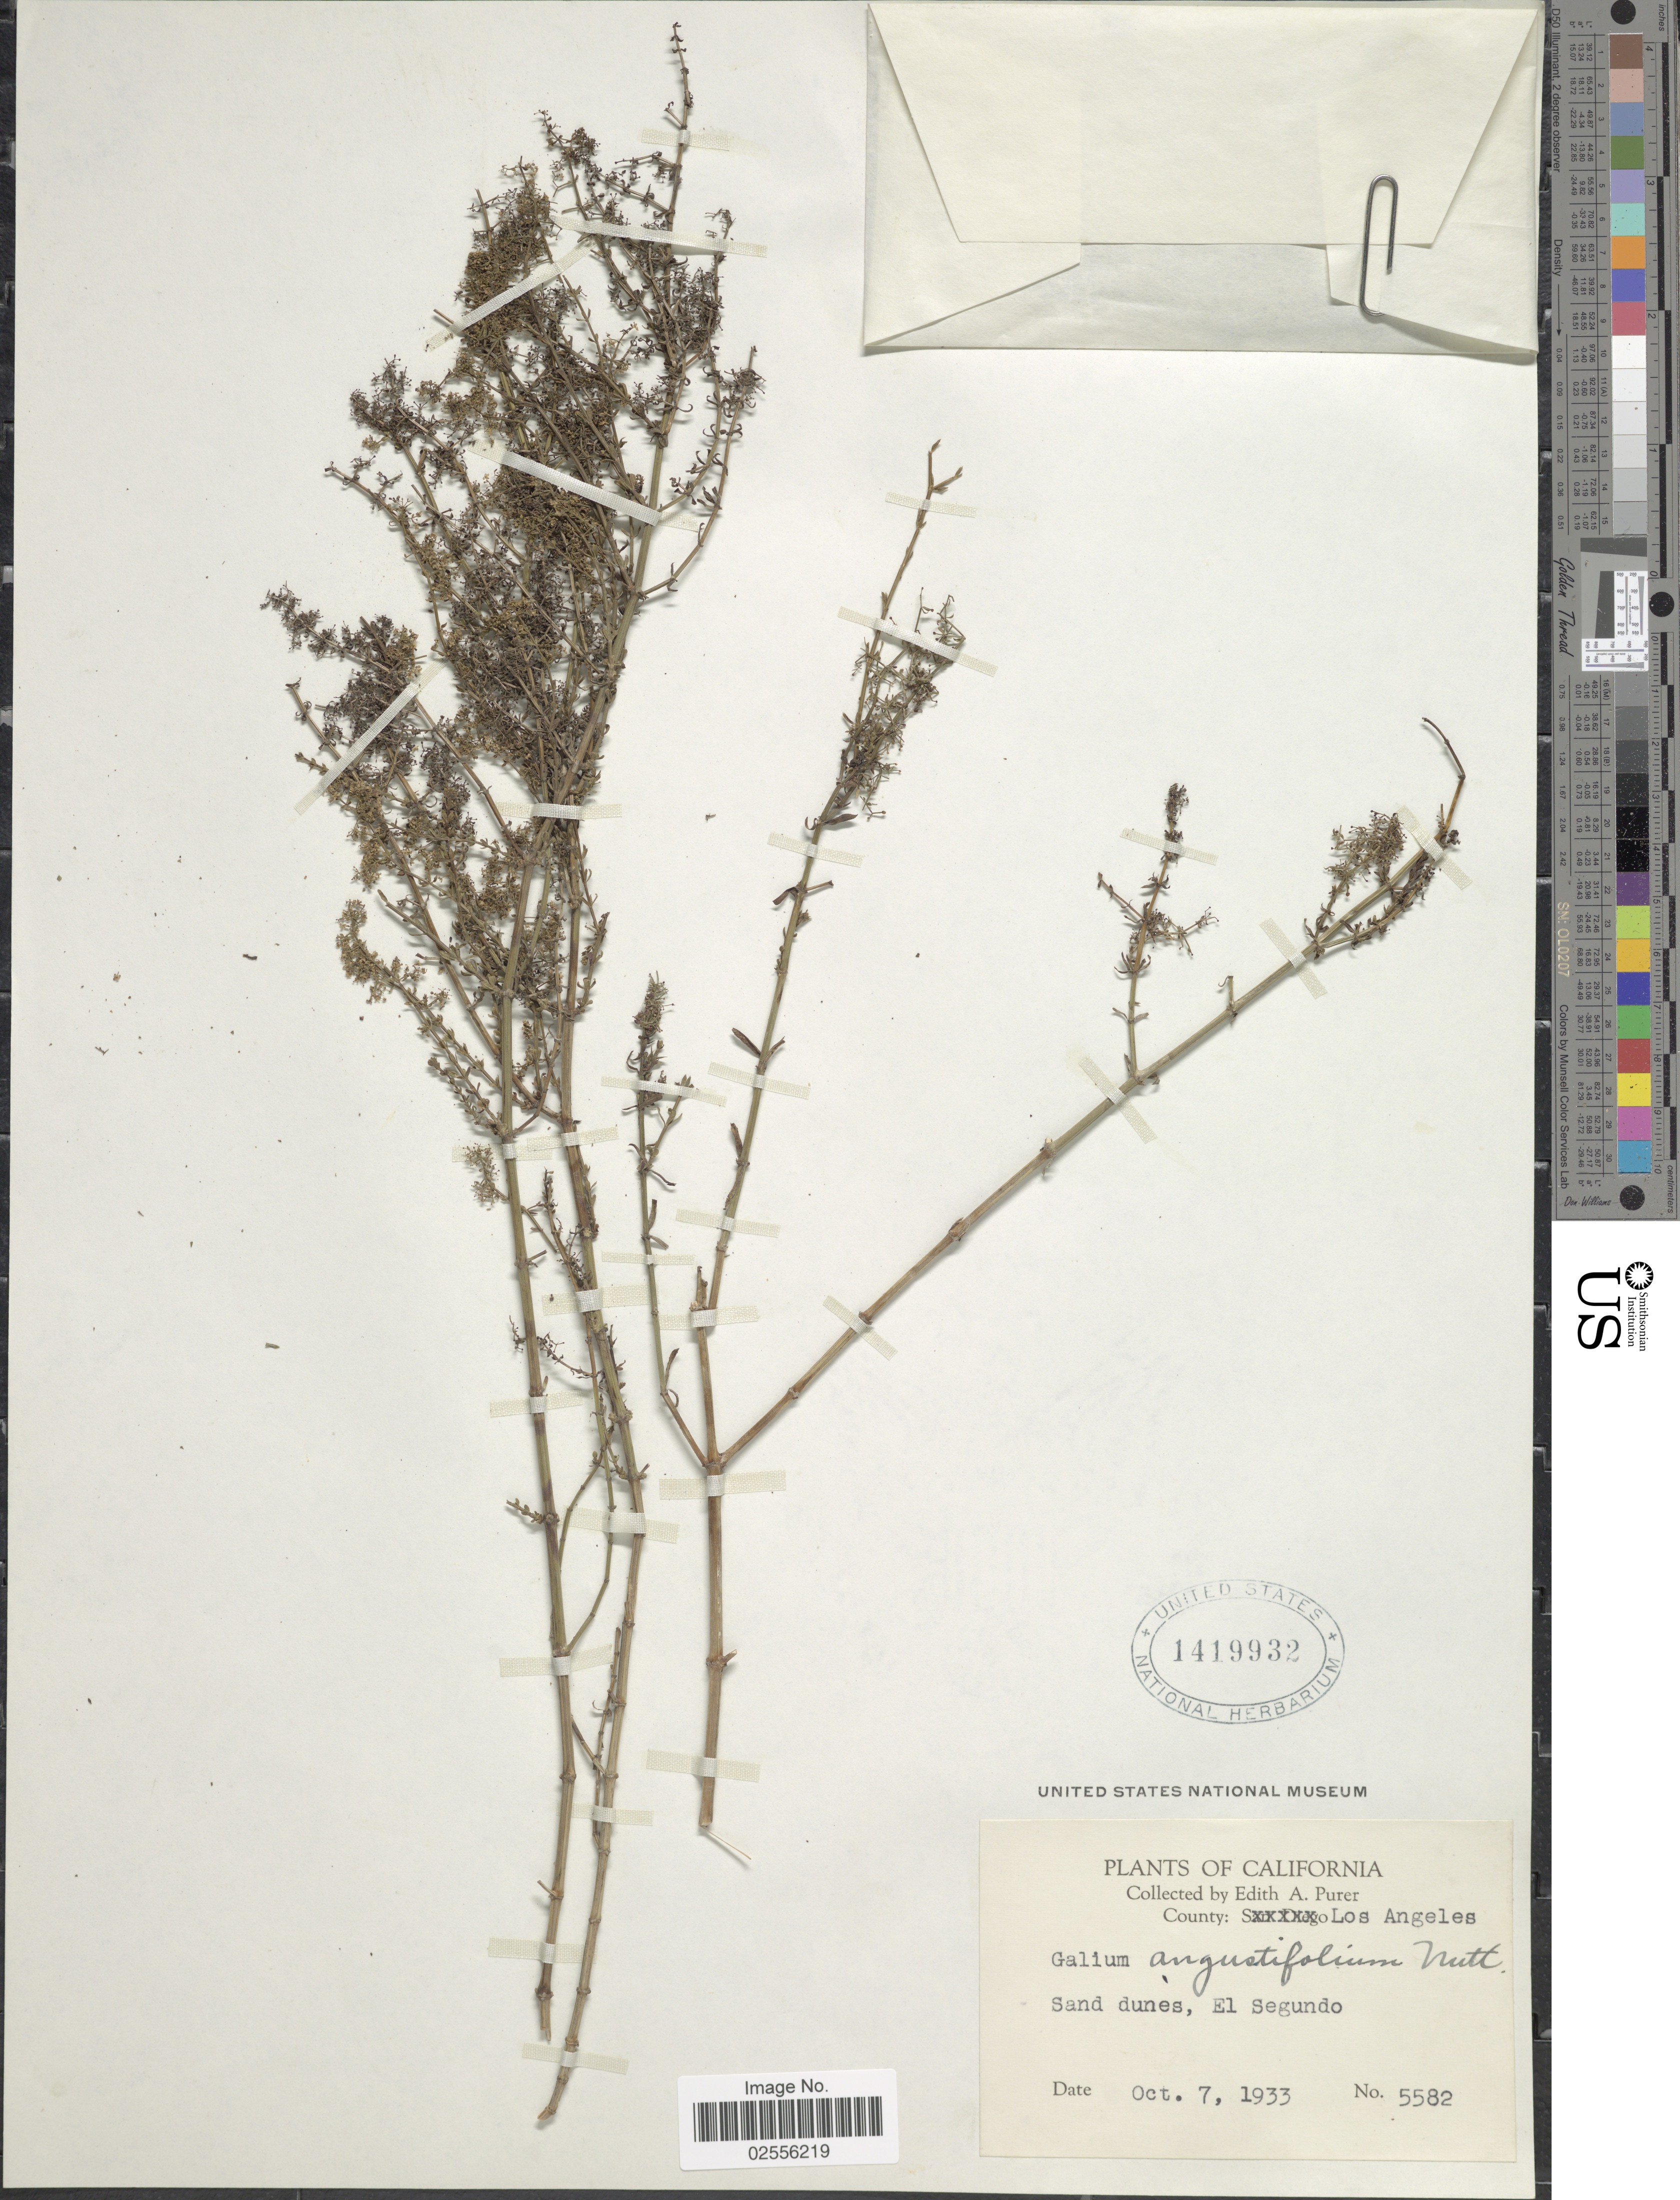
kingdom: Plantae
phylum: Tracheophyta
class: Magnoliopsida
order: Gentianales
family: Rubiaceae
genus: Galium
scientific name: Galium angustifolium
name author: Nutt.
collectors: E. Purer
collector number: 5582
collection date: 1933-10-07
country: United States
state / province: California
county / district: Los Angeles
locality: County: Los Angeles, Sand dunes, El Segundo.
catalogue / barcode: US 1419932